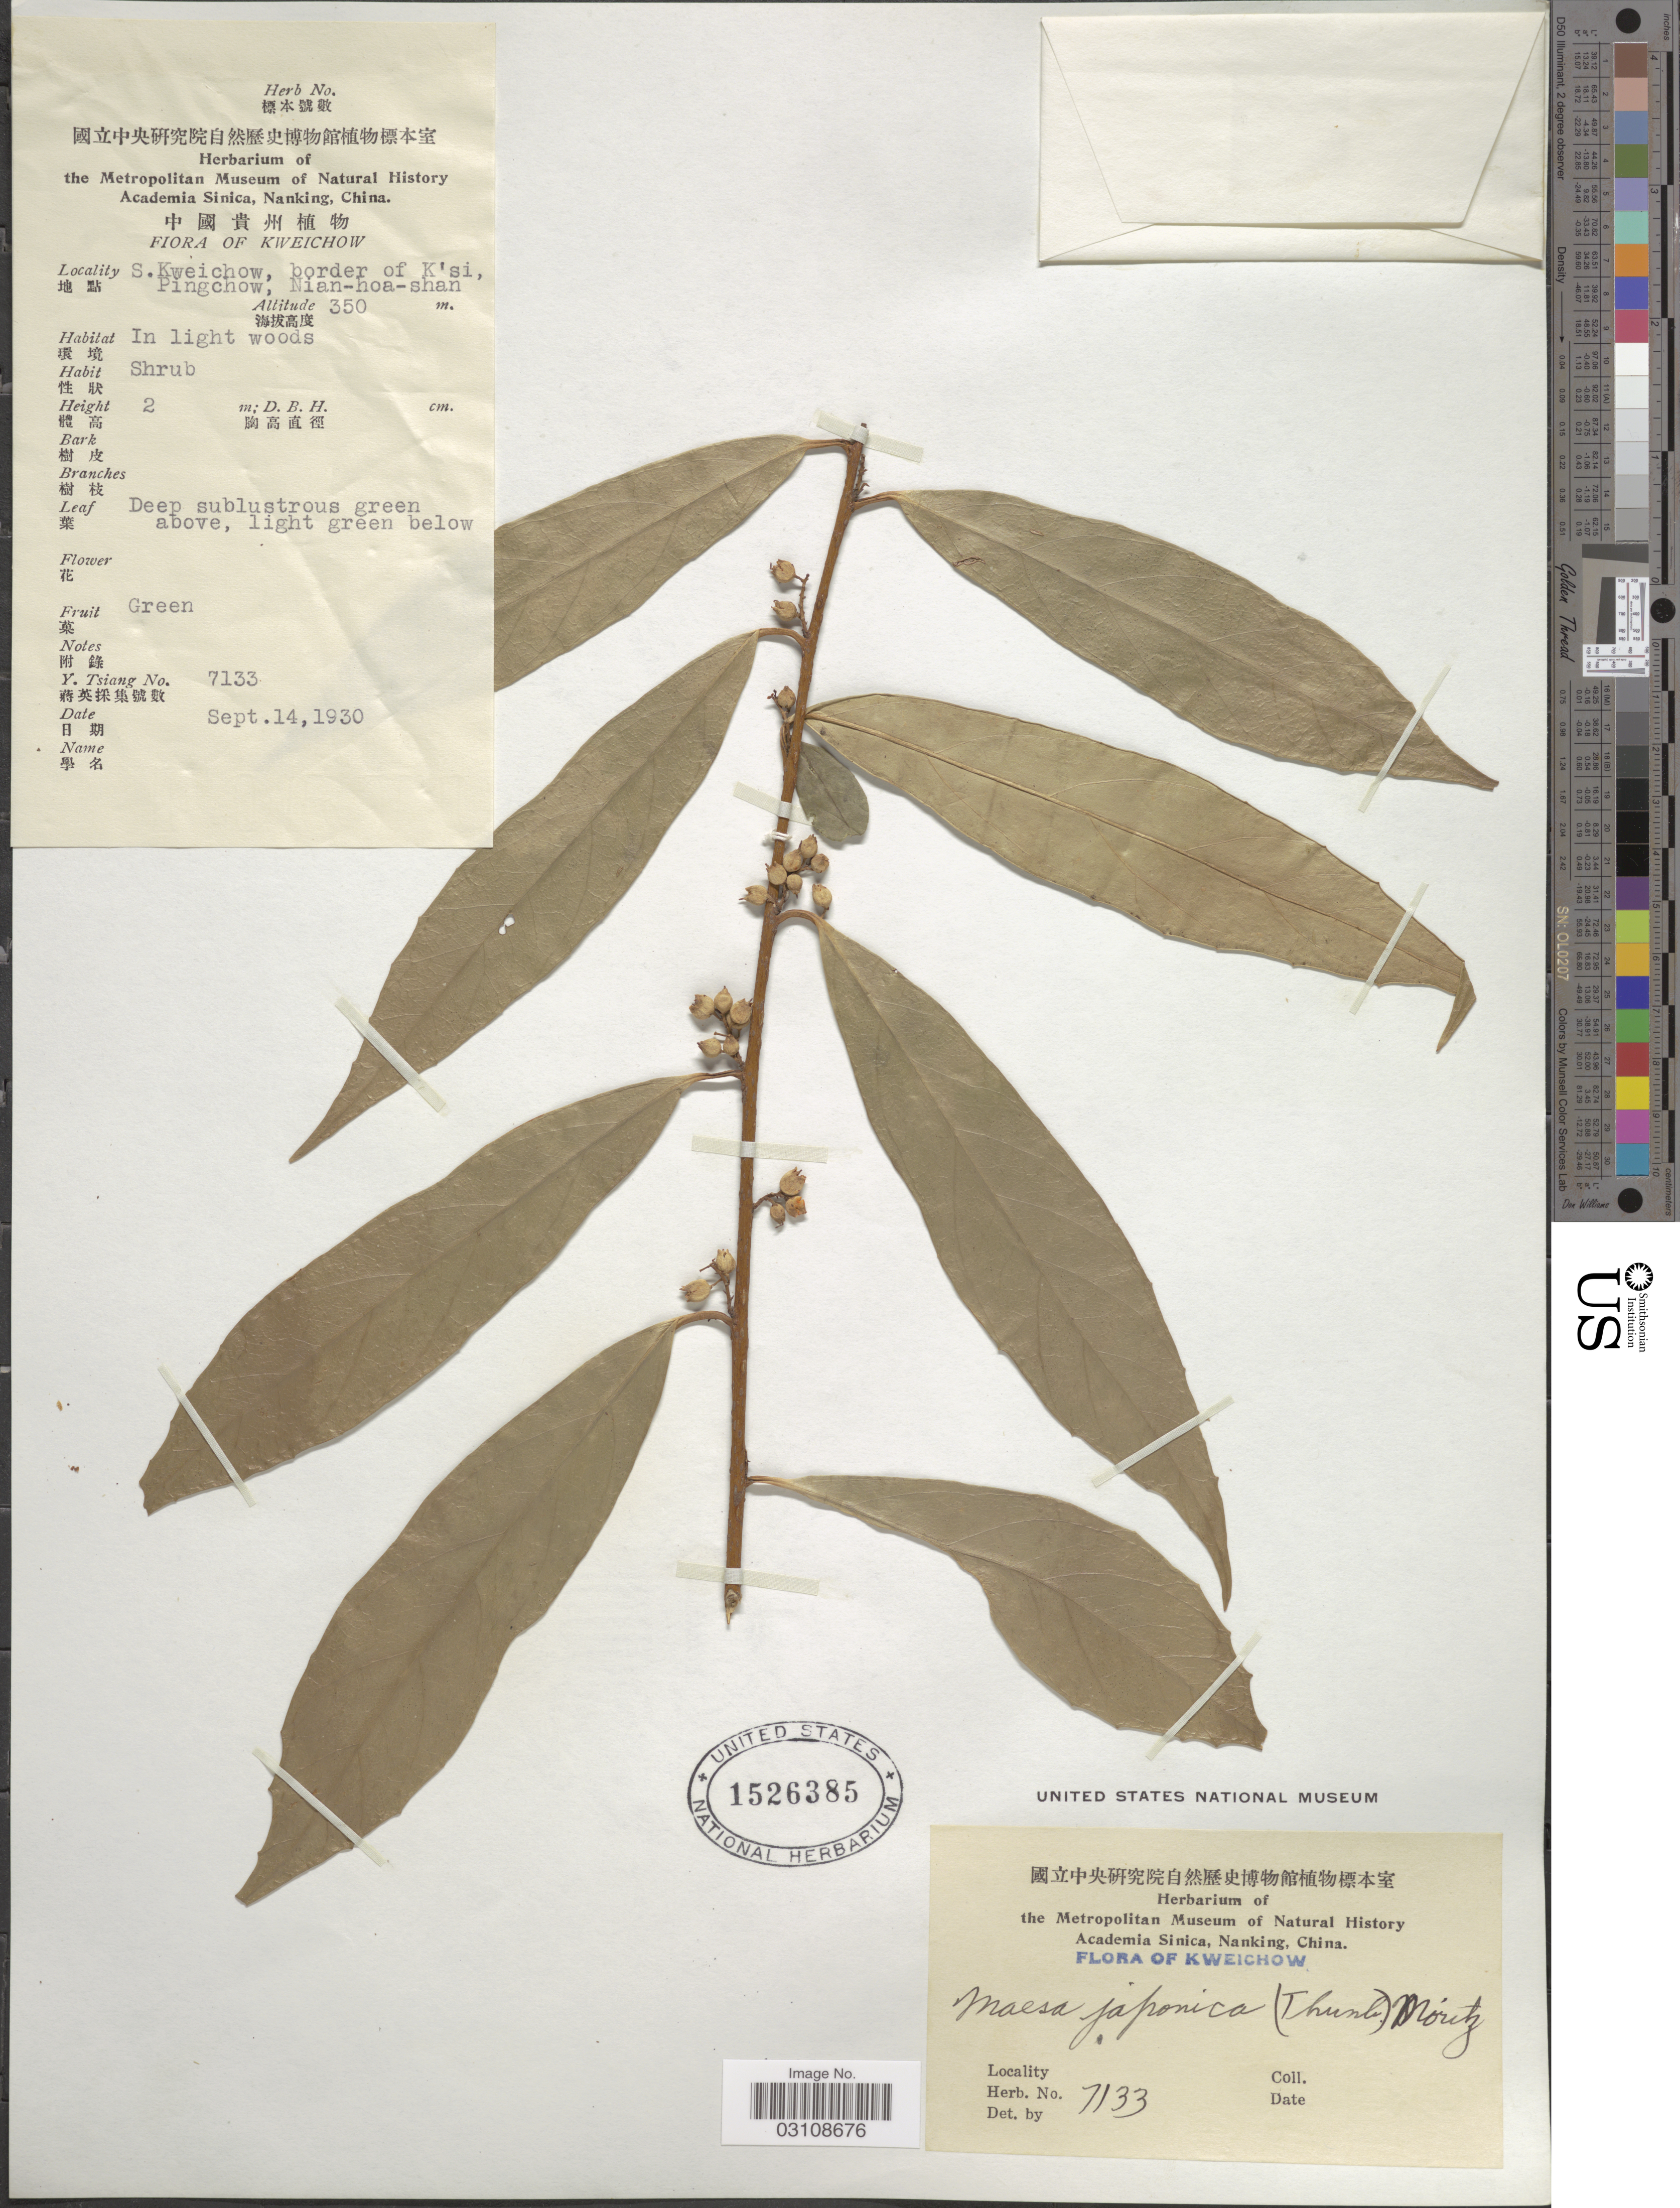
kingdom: Plantae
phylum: Tracheophyta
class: Magnoliopsida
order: Ericales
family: Primulaceae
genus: Maesa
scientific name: Maesa japonica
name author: Merr.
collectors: Y. Tsiang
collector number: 7133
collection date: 1930-09-14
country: China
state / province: Guizhou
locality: Kweichow, S. Kweichow, border of K'si, Pingchow, Nian-hoa-shan.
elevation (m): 350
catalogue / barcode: US 1526385